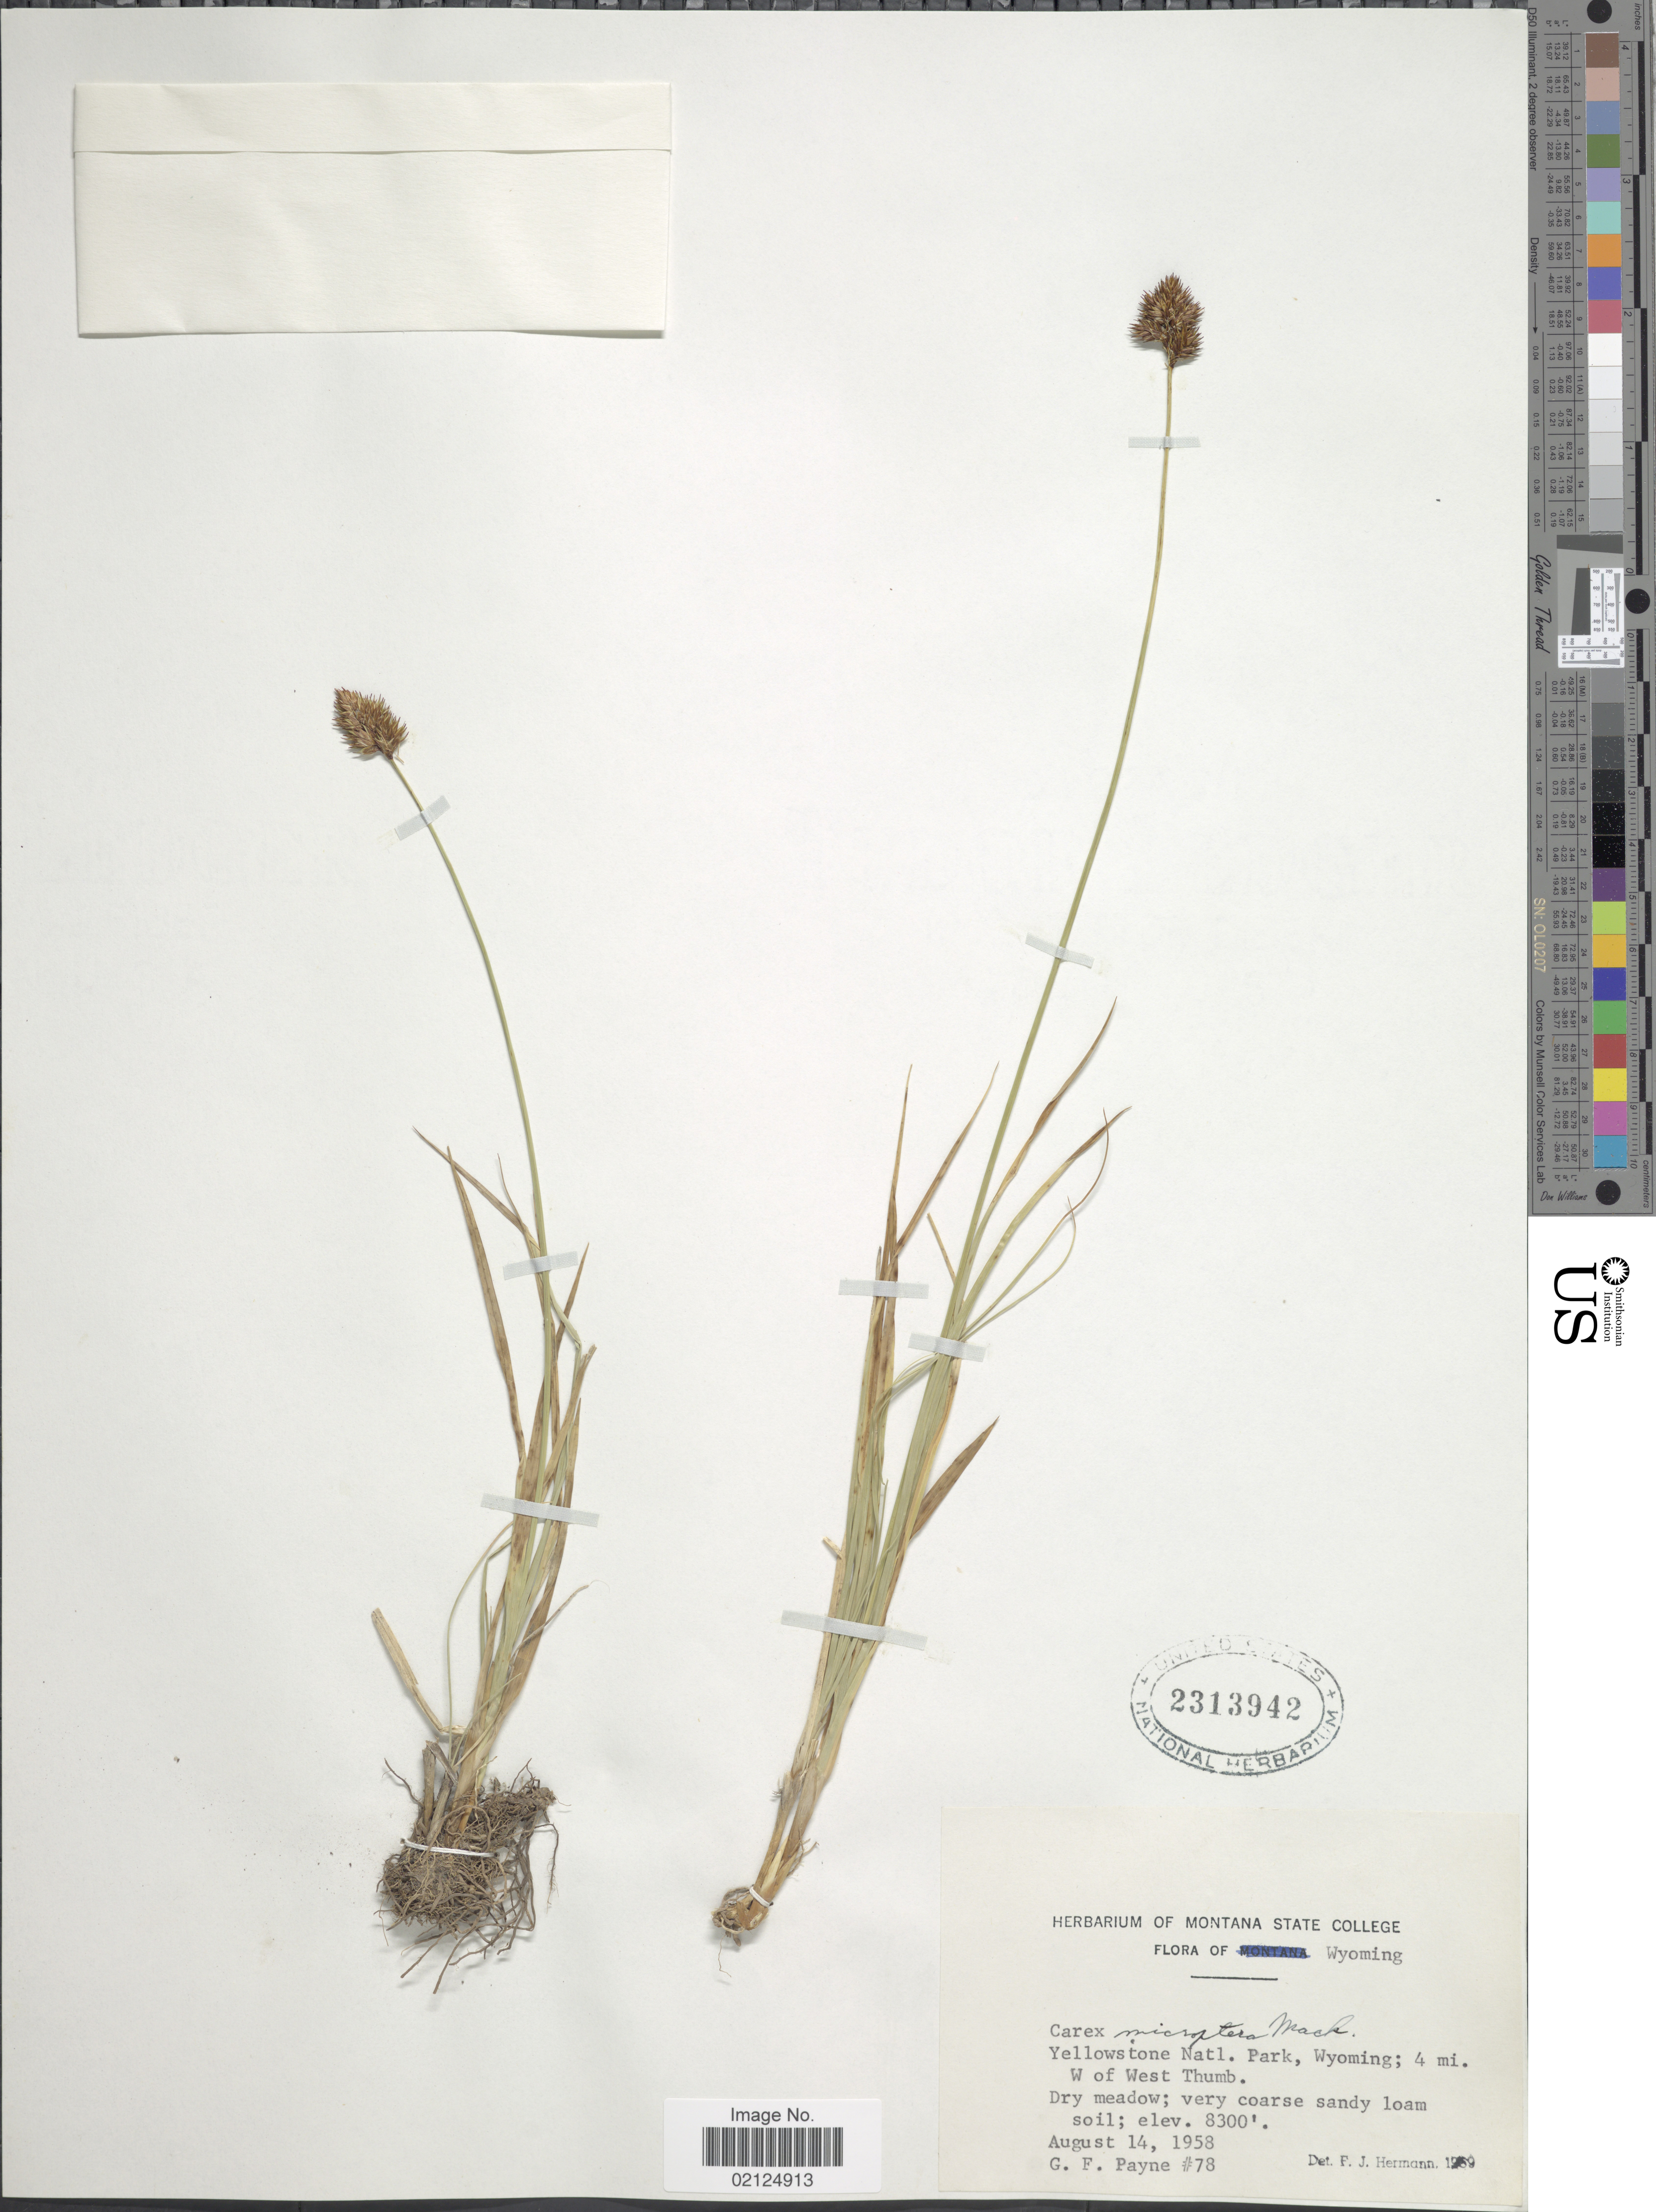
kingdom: Plantae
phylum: Tracheophyta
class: Liliopsida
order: Poales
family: Cyperaceae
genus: Carex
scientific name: Carex microptera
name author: Mack.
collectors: G. Payne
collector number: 78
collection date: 1958-08-14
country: United States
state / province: Wyoming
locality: Yellowstone Natl. Park, Wyoming; 4 mi. W of West Thumb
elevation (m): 2530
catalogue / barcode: US 2313942